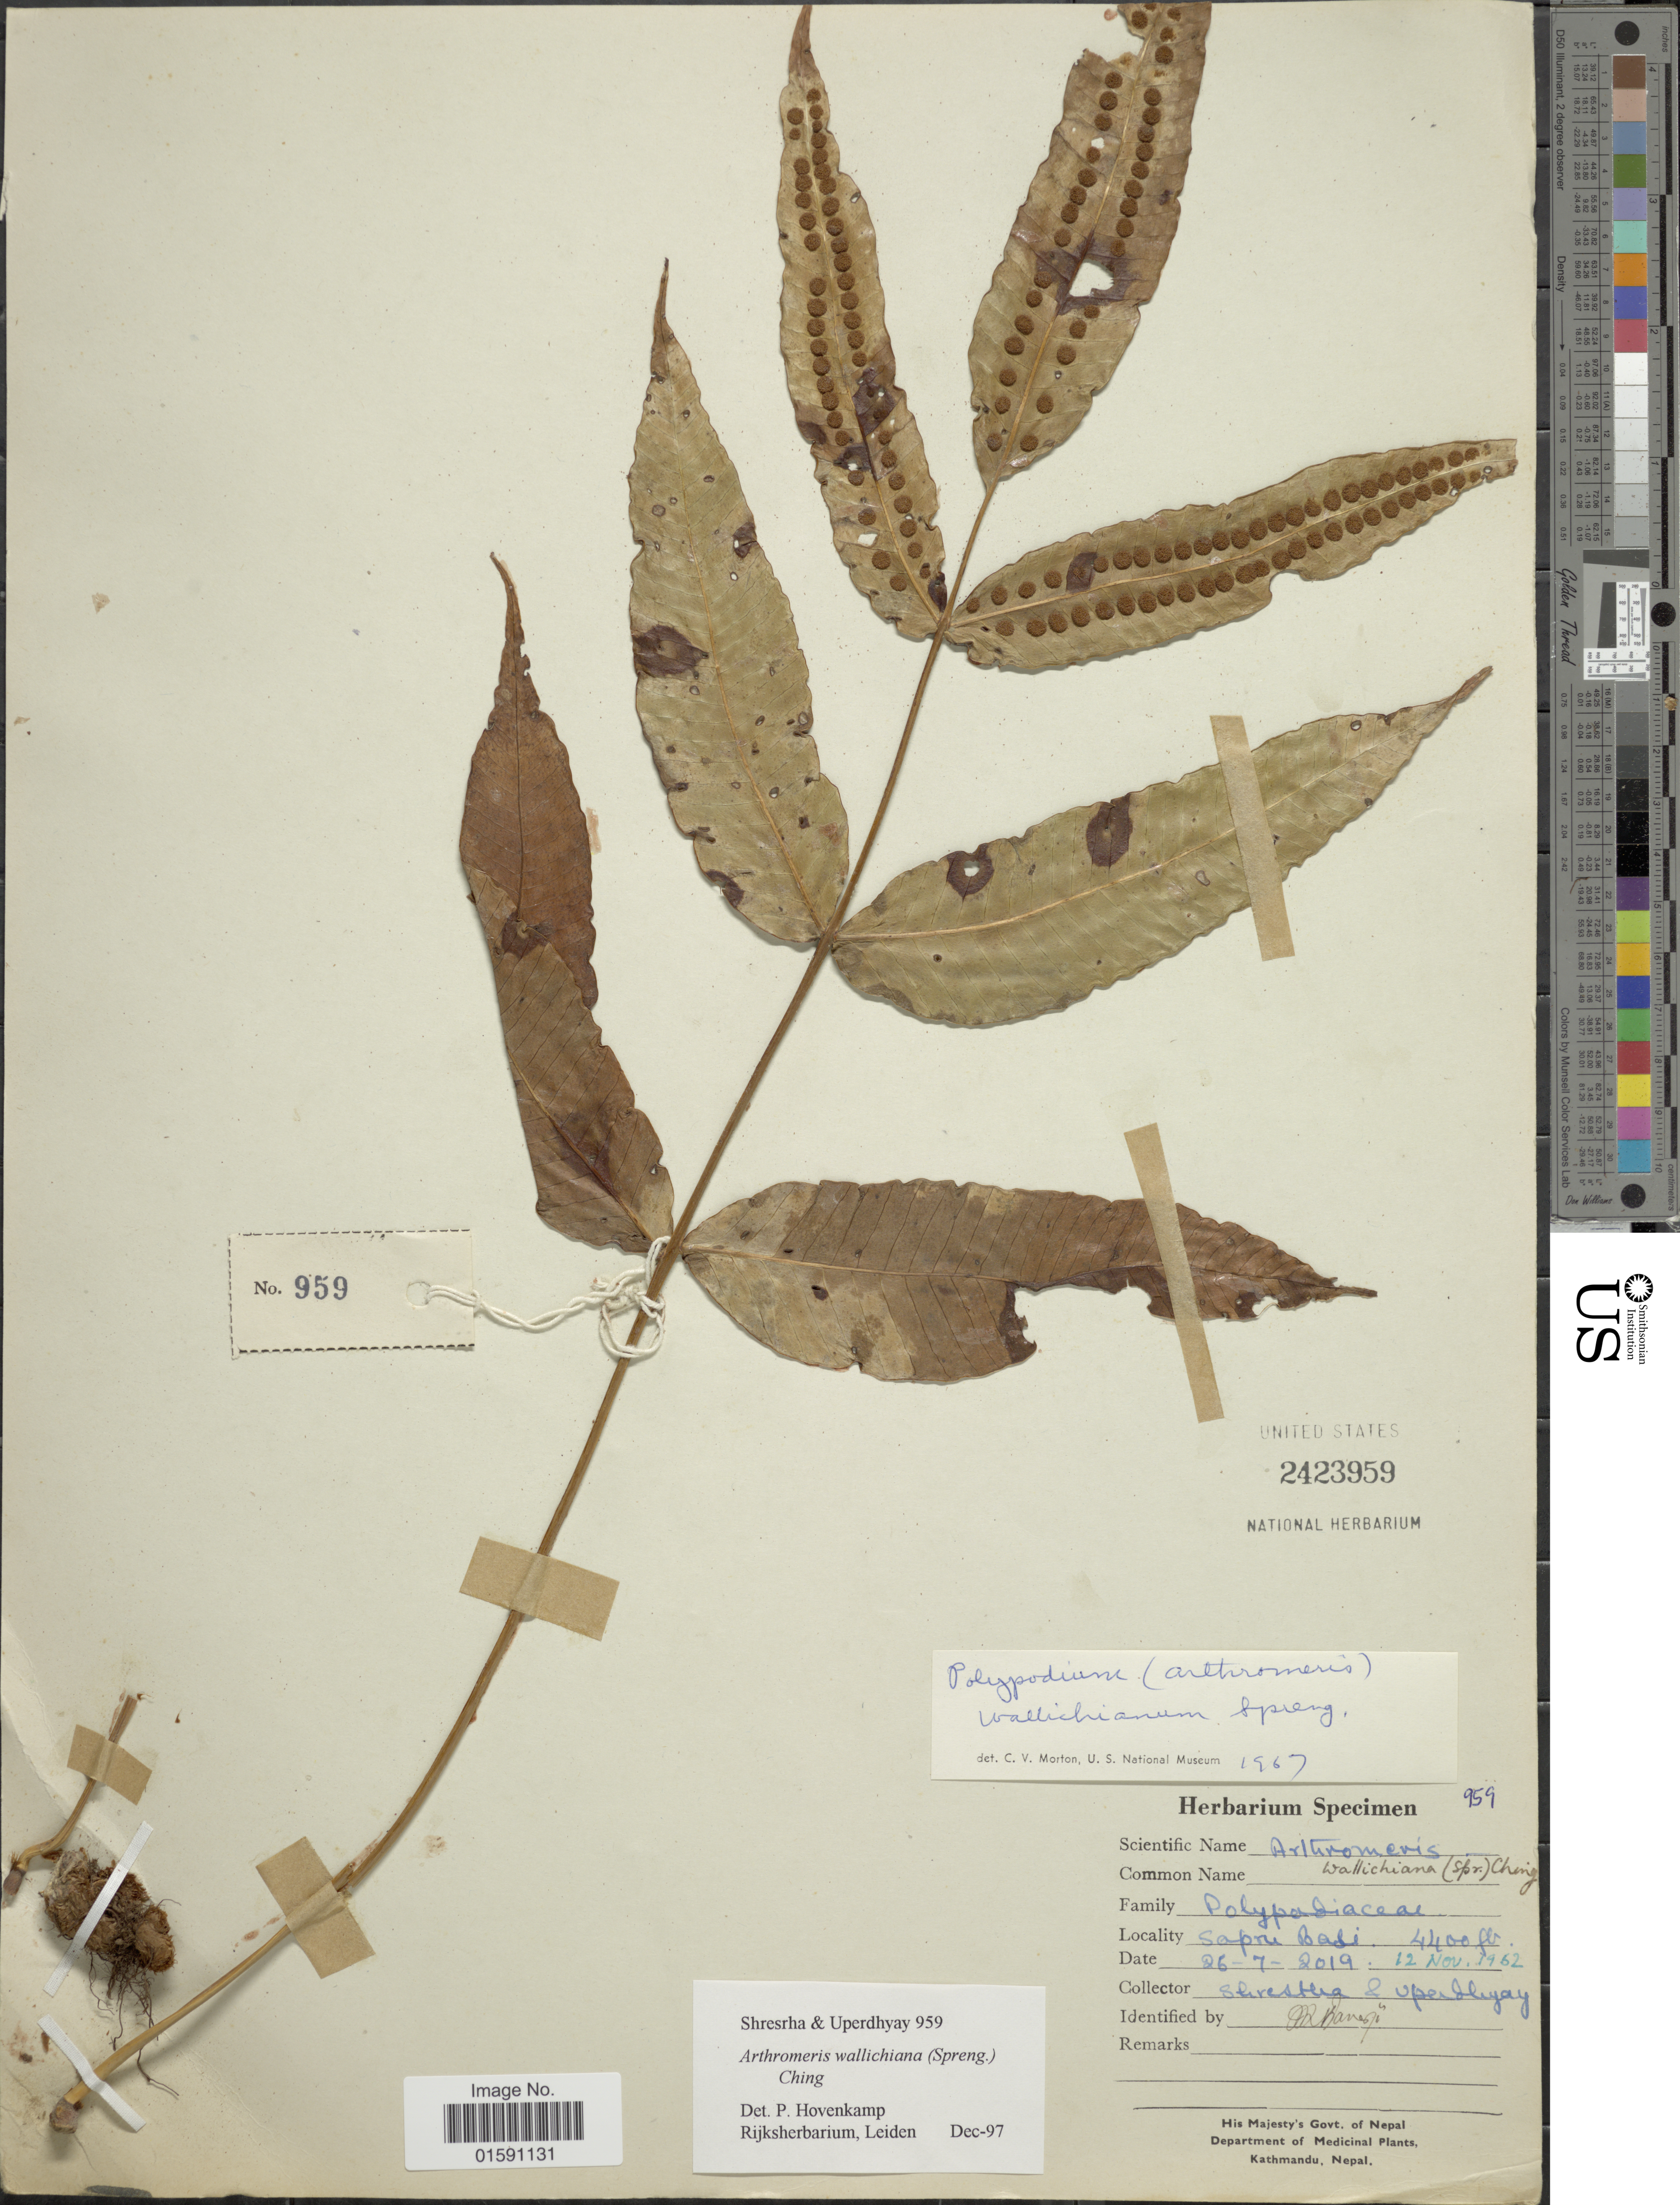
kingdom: Plantae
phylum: Tracheophyta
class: Polypodiopsida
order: Polypodiales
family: Polypodiaceae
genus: Arthromeris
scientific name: Arthromeris wallichiana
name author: (Spreng.) Ching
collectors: -. Shrestha & Upadhyay, --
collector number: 959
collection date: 1962-11-12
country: Nepal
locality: Sopru Badi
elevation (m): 1341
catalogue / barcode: US 2423959